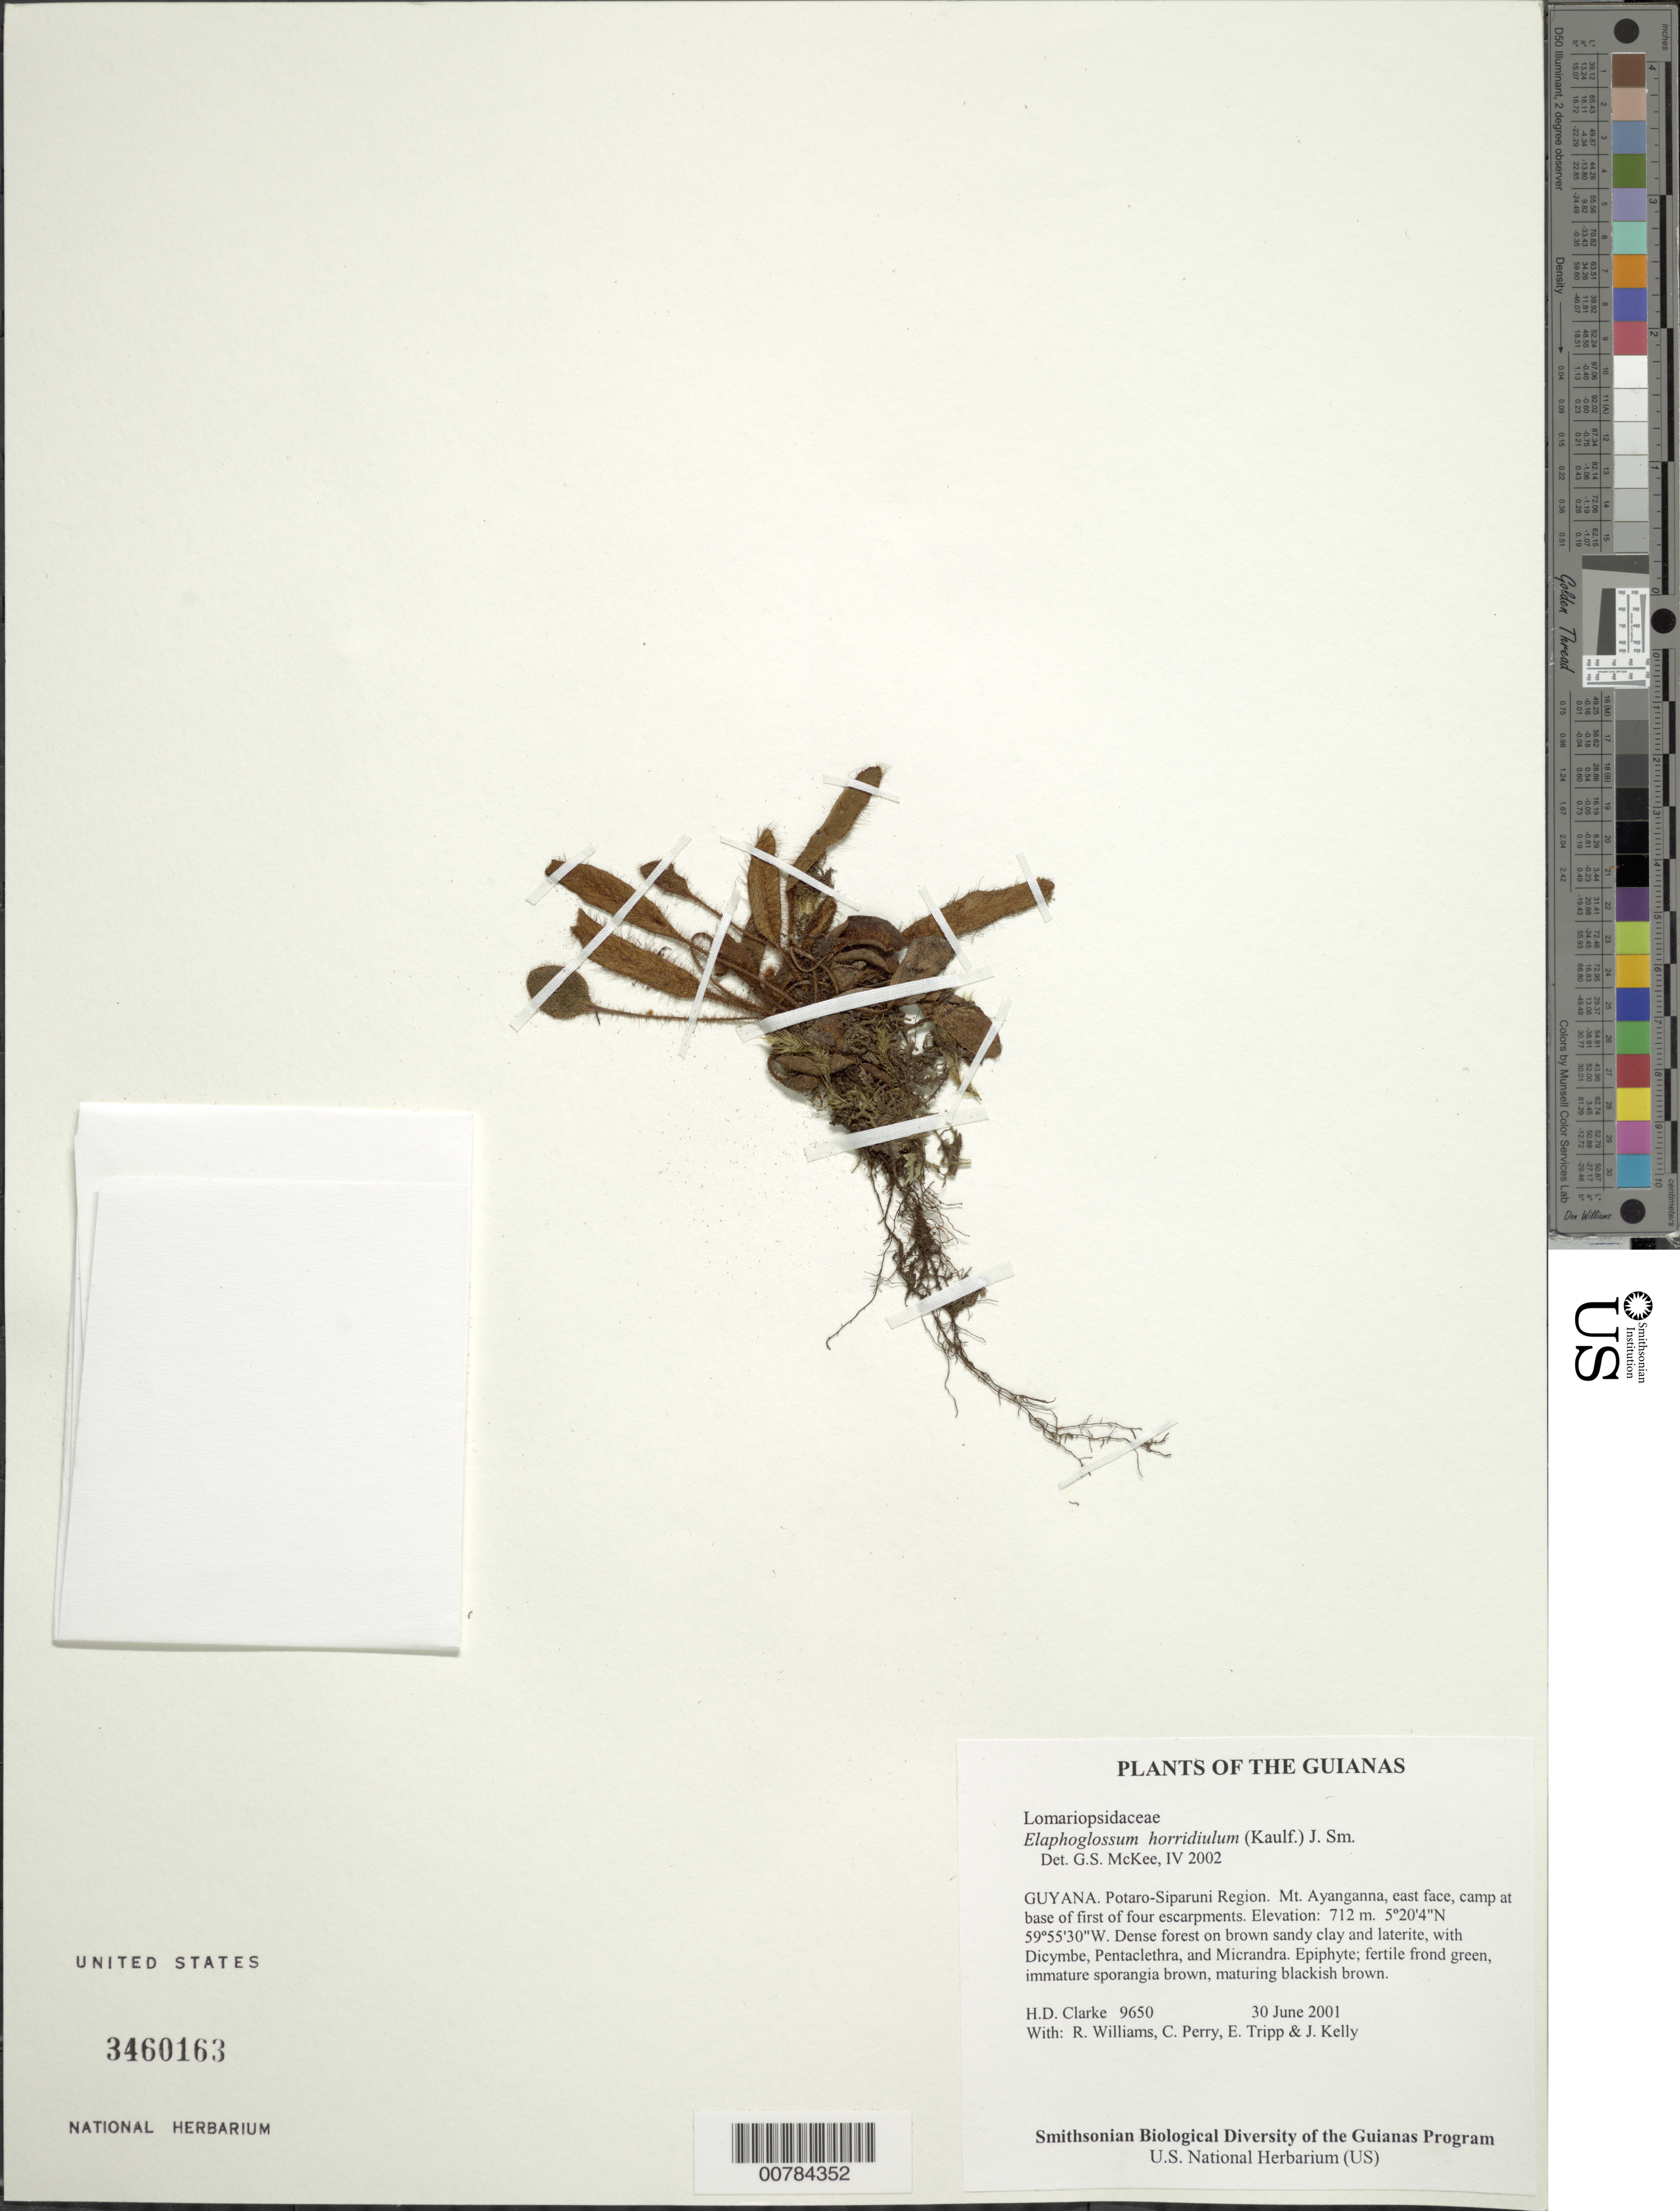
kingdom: Plantae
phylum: Tracheophyta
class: Polypodiopsida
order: Polypodiales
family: Dryopteridaceae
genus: Elaphoglossum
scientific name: Elaphoglossum horridulum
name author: (Kaulf.) J. Sm.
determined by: McKee, G. S., (US), NMNH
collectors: H. D. Clarke, R. Williams, C. Perry, E. Tripp & J. Kelly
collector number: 9650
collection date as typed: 30 June 2001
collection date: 2001-06-30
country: Guyana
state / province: Potaro-Siparuni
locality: Mt. Ayanganna, east face, camp at base of first of four escarpments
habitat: Dense forest on brown sandy clay and laterite, with Dicymbe, Pentaclethra, and Micrandra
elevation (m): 712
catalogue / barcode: US 3460163